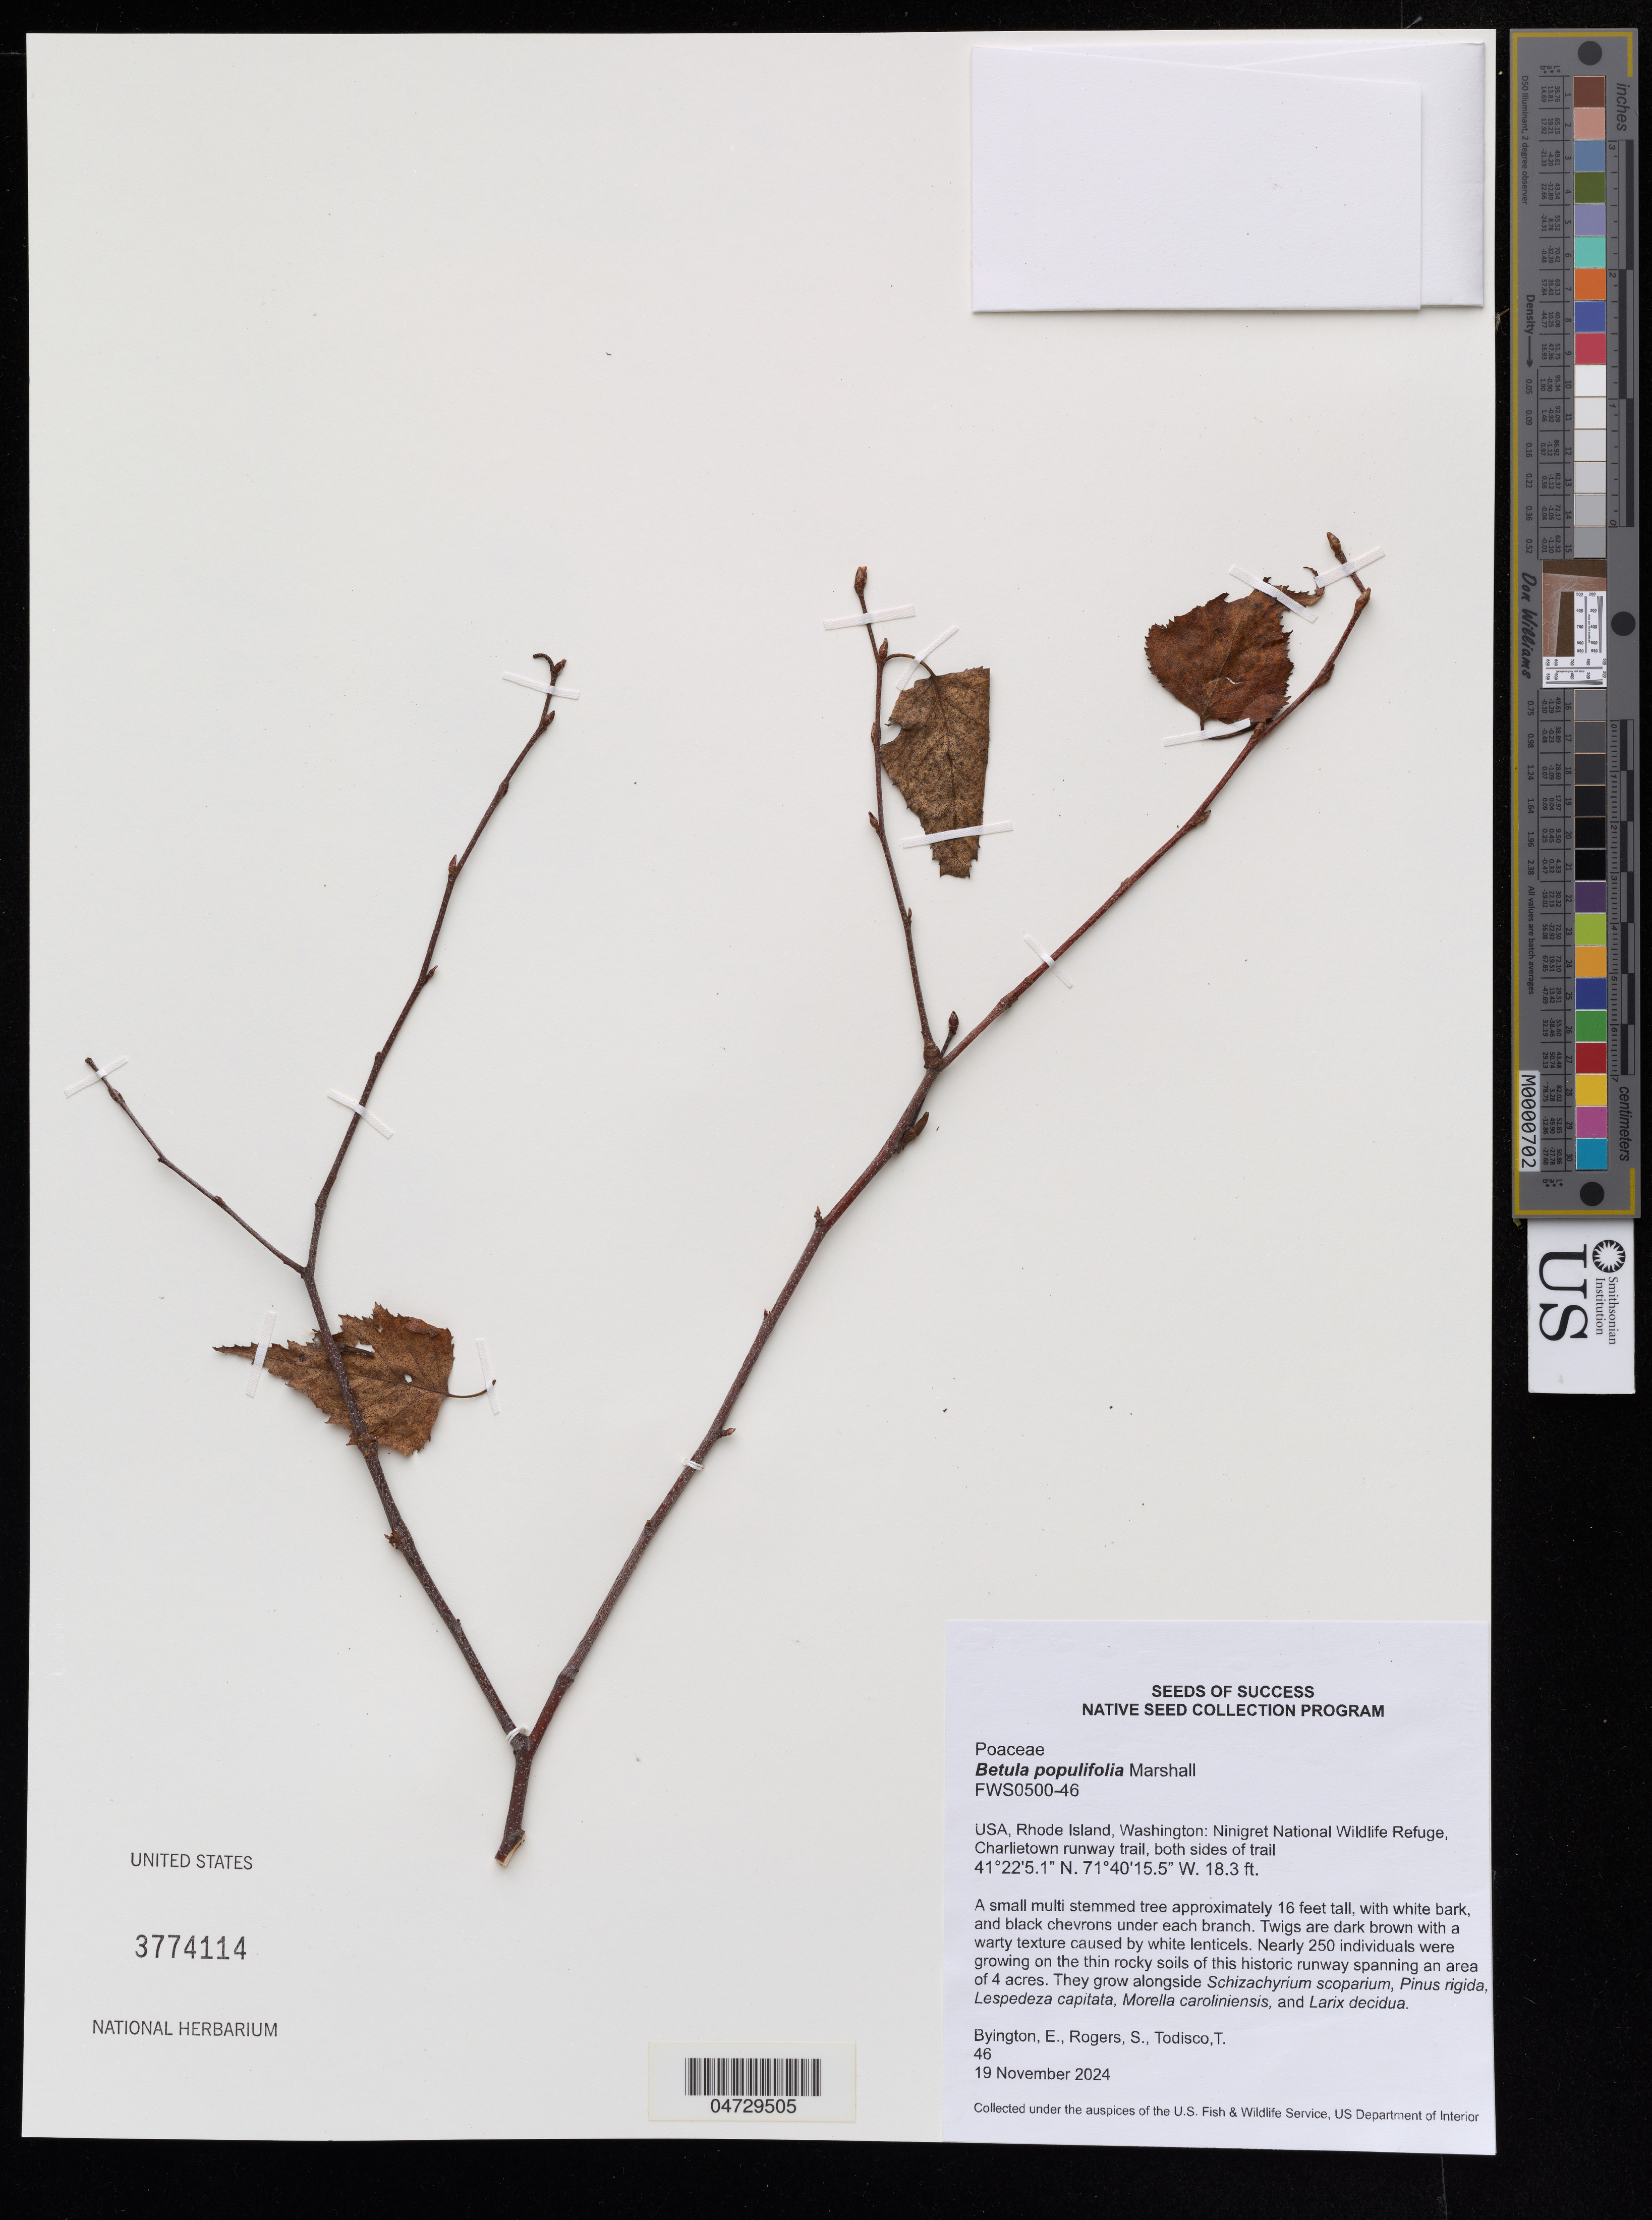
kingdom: Plantae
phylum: Tracheophyta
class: Magnoliopsida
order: Fagales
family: Betulaceae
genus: Betula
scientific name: Betula populifolia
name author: Marshall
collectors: E. Byington, S. Rogers & T. Todisco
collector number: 46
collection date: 2024-11-19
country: United States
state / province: Washington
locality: Rhode Island. Ninigret National Wildlife Refuge, Charlietown runway trail, both sides of trail.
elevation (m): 5.6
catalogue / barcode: US 3774114